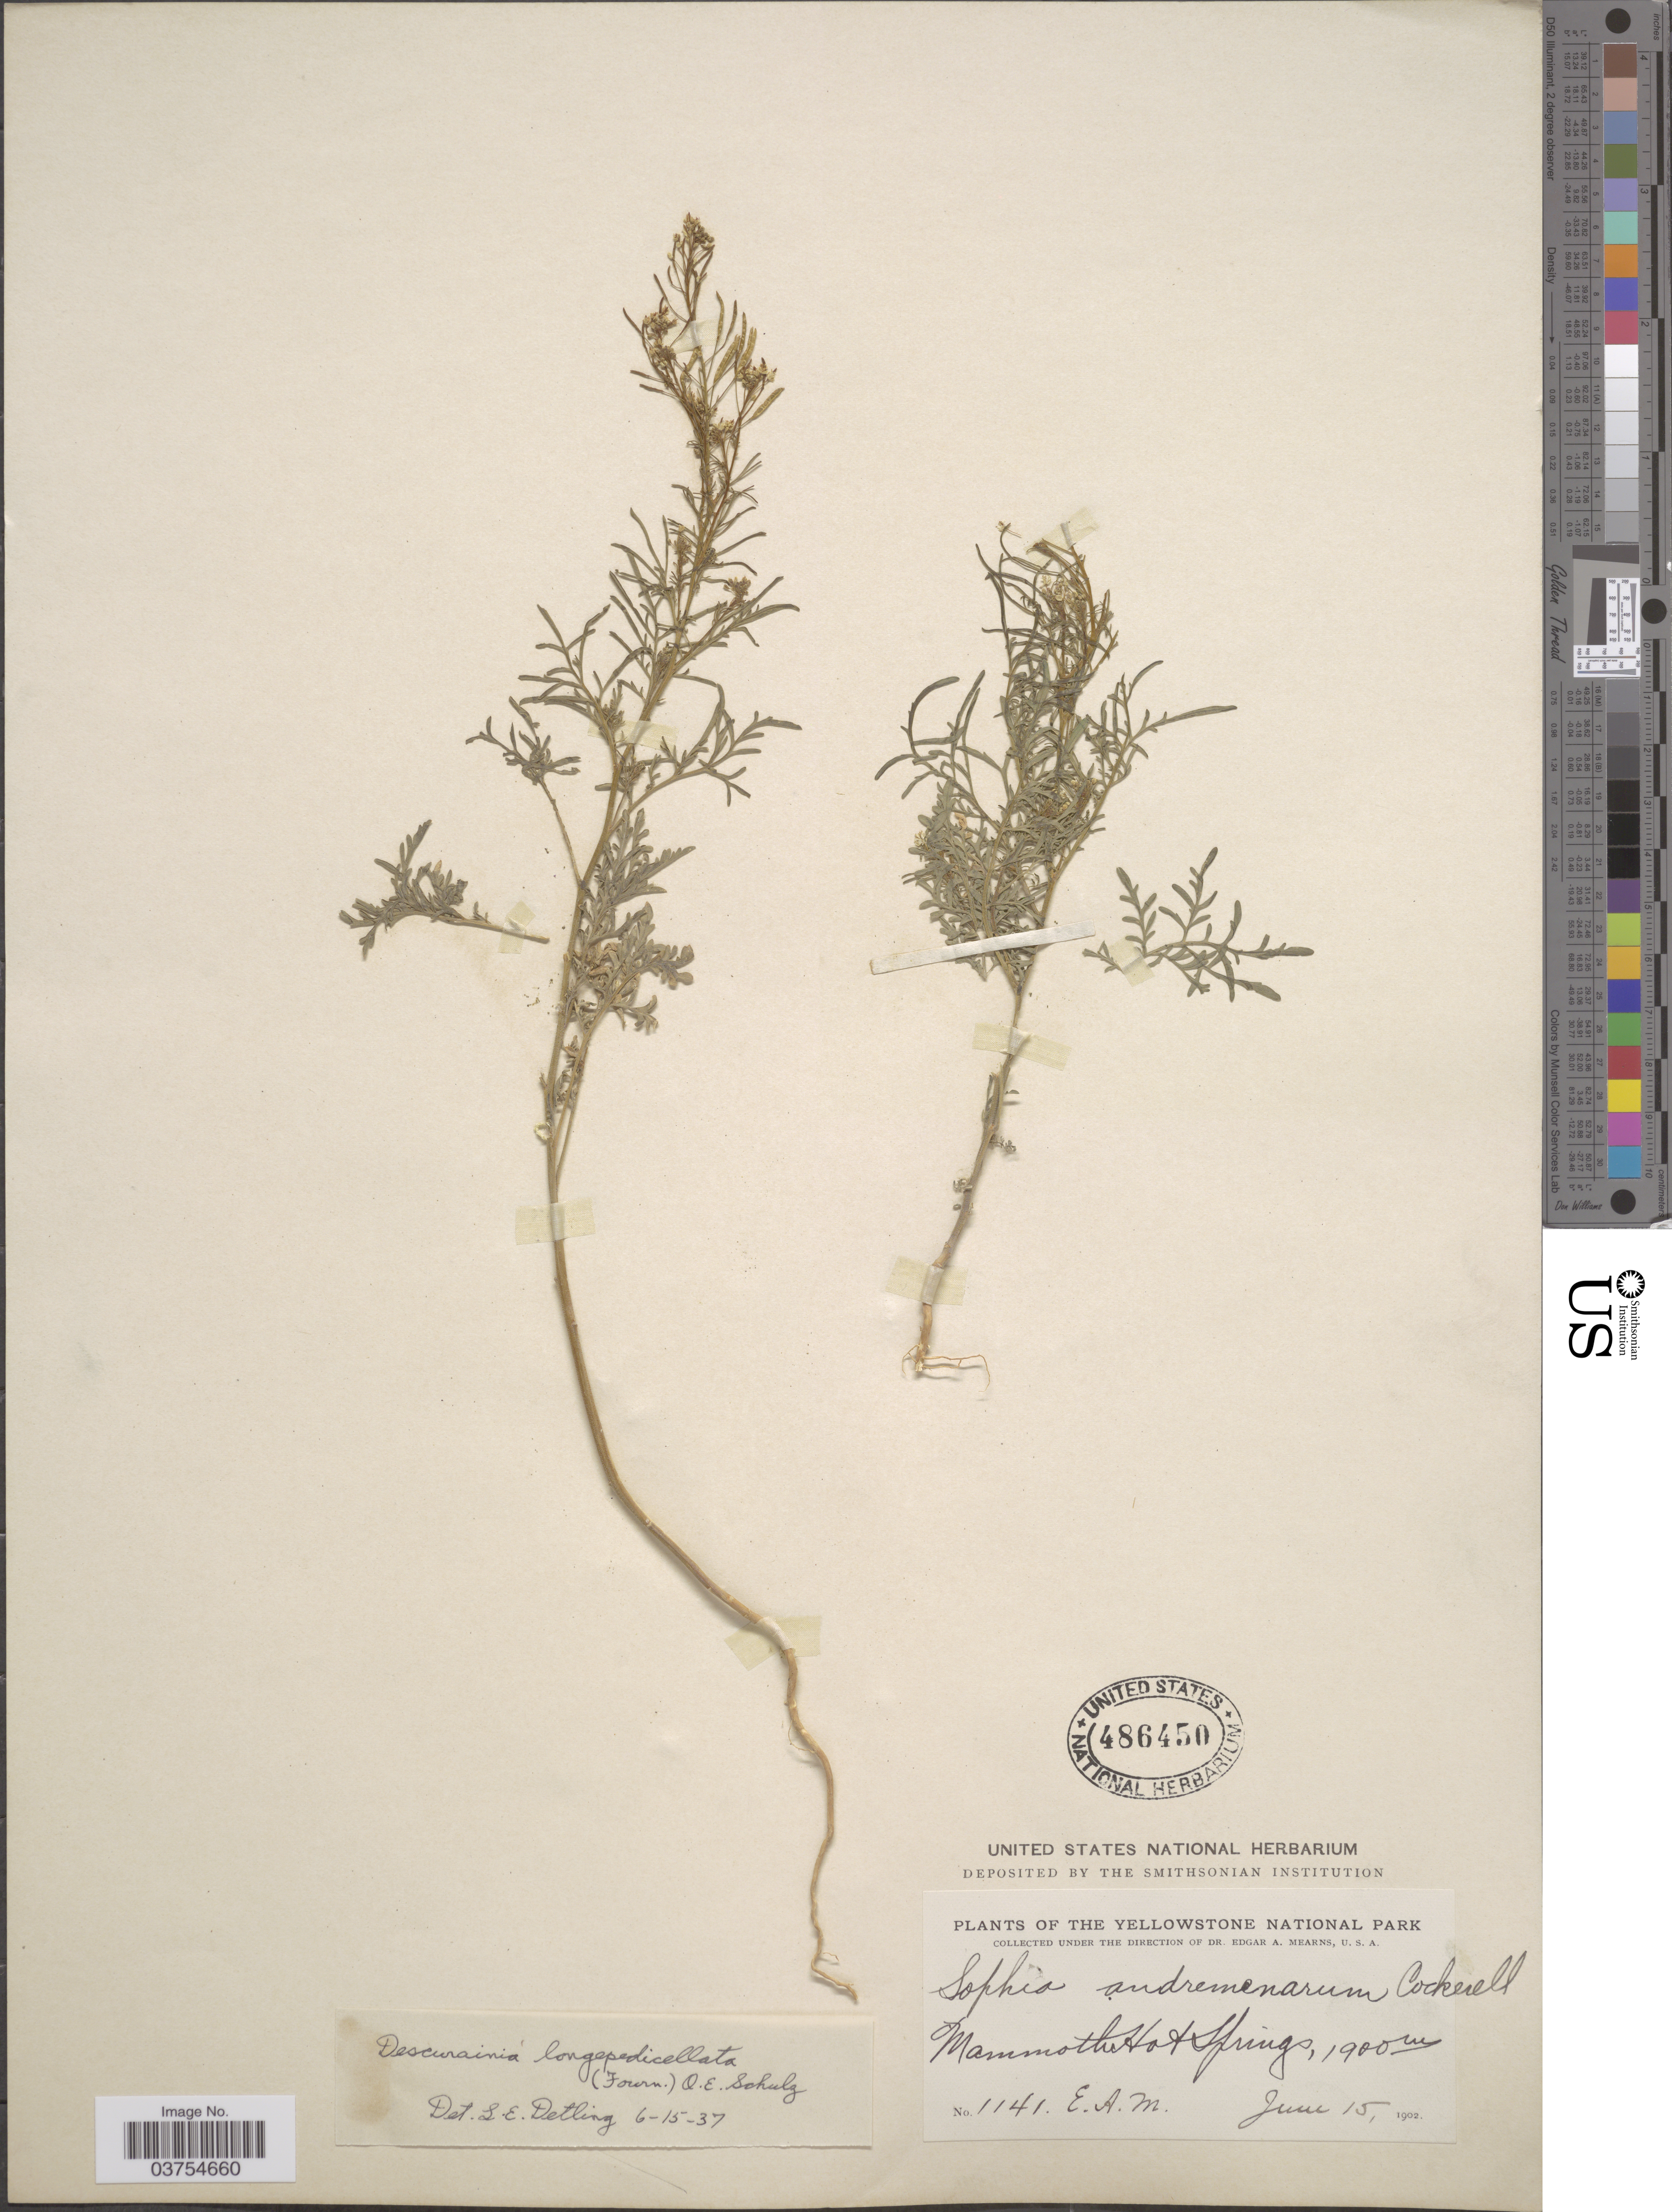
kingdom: Plantae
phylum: Tracheophyta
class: Magnoliopsida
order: Brassicales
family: Brassicaceae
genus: Descurainia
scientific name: Descurainia pinnata subsp. filipes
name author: (A. Gray) Detling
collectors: E. A. Mearns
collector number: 1141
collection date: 1902-06-15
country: United States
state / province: Wyoming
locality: The Yellowstone National Park. Mammoth Hot Springs.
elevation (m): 1900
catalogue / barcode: US 486450